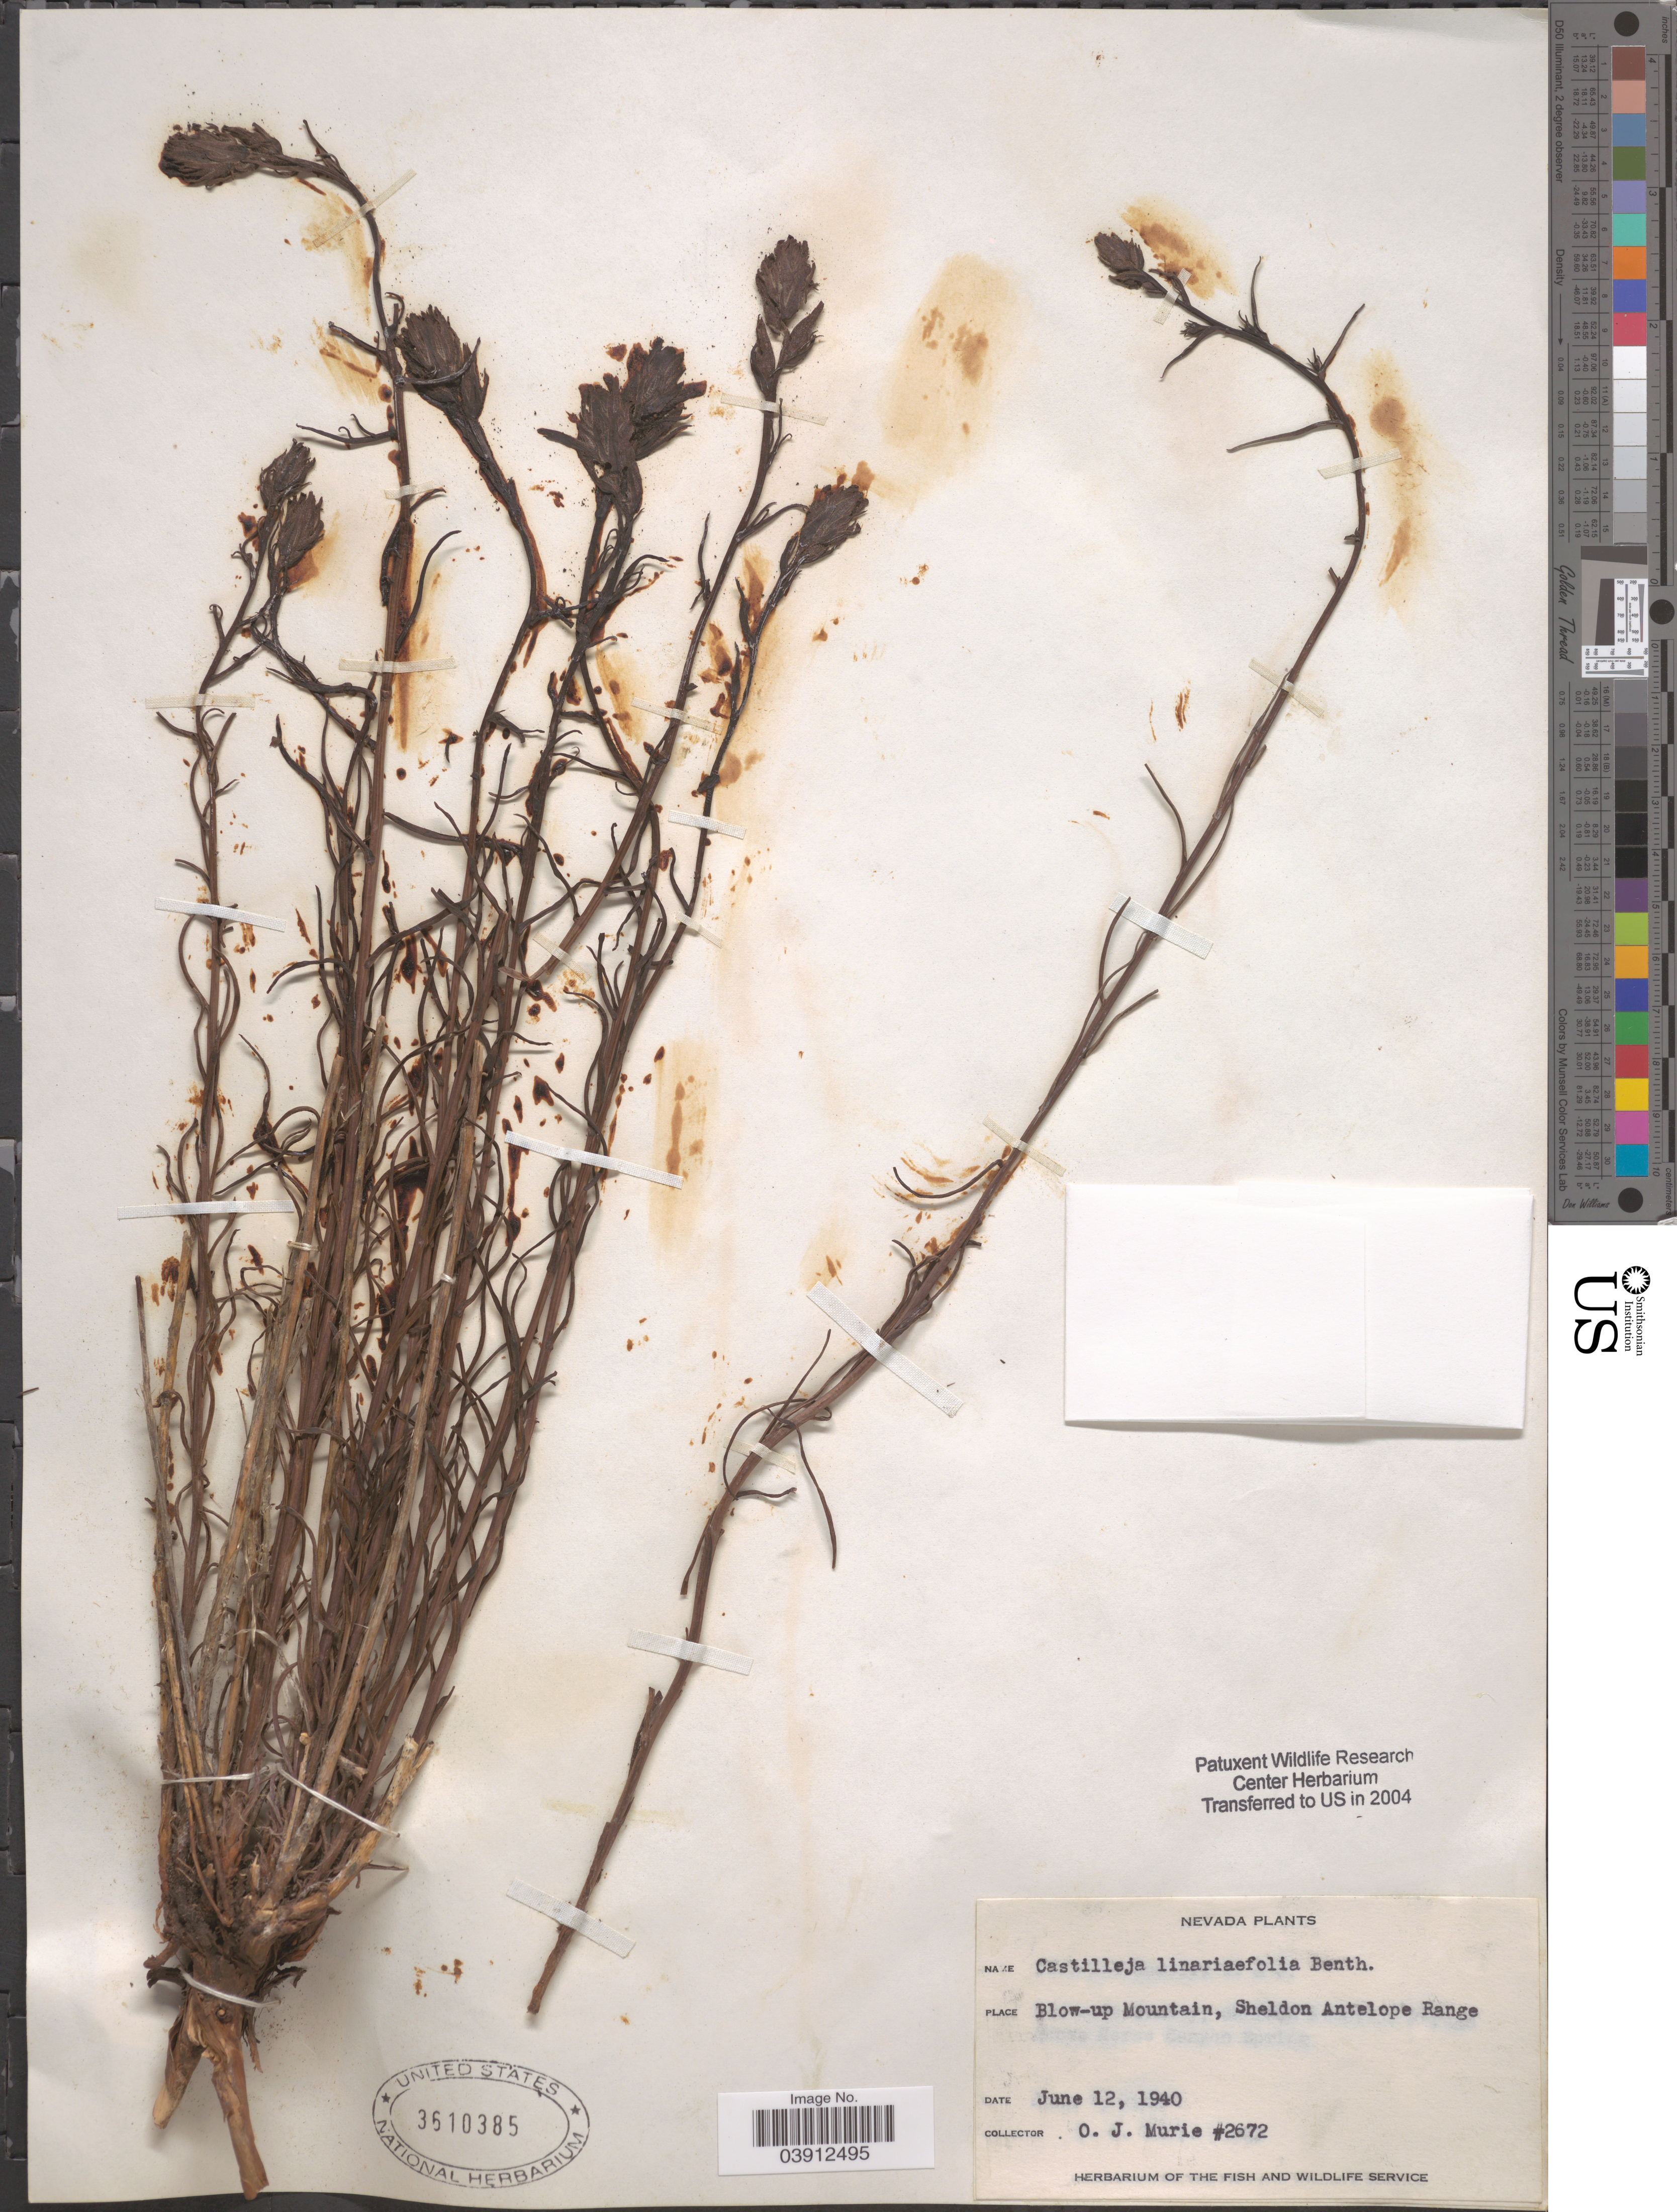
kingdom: Plantae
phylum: Tracheophyta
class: Magnoliopsida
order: Lamiales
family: Orobanchaceae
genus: Castilleja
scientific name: Castilleja linariifolia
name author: Benth.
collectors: O. Murie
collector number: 2672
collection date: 1940-06-12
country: United States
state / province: Nevada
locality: Blow-up Mountain, Sheldon Antelope Range.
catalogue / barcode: US 3610385